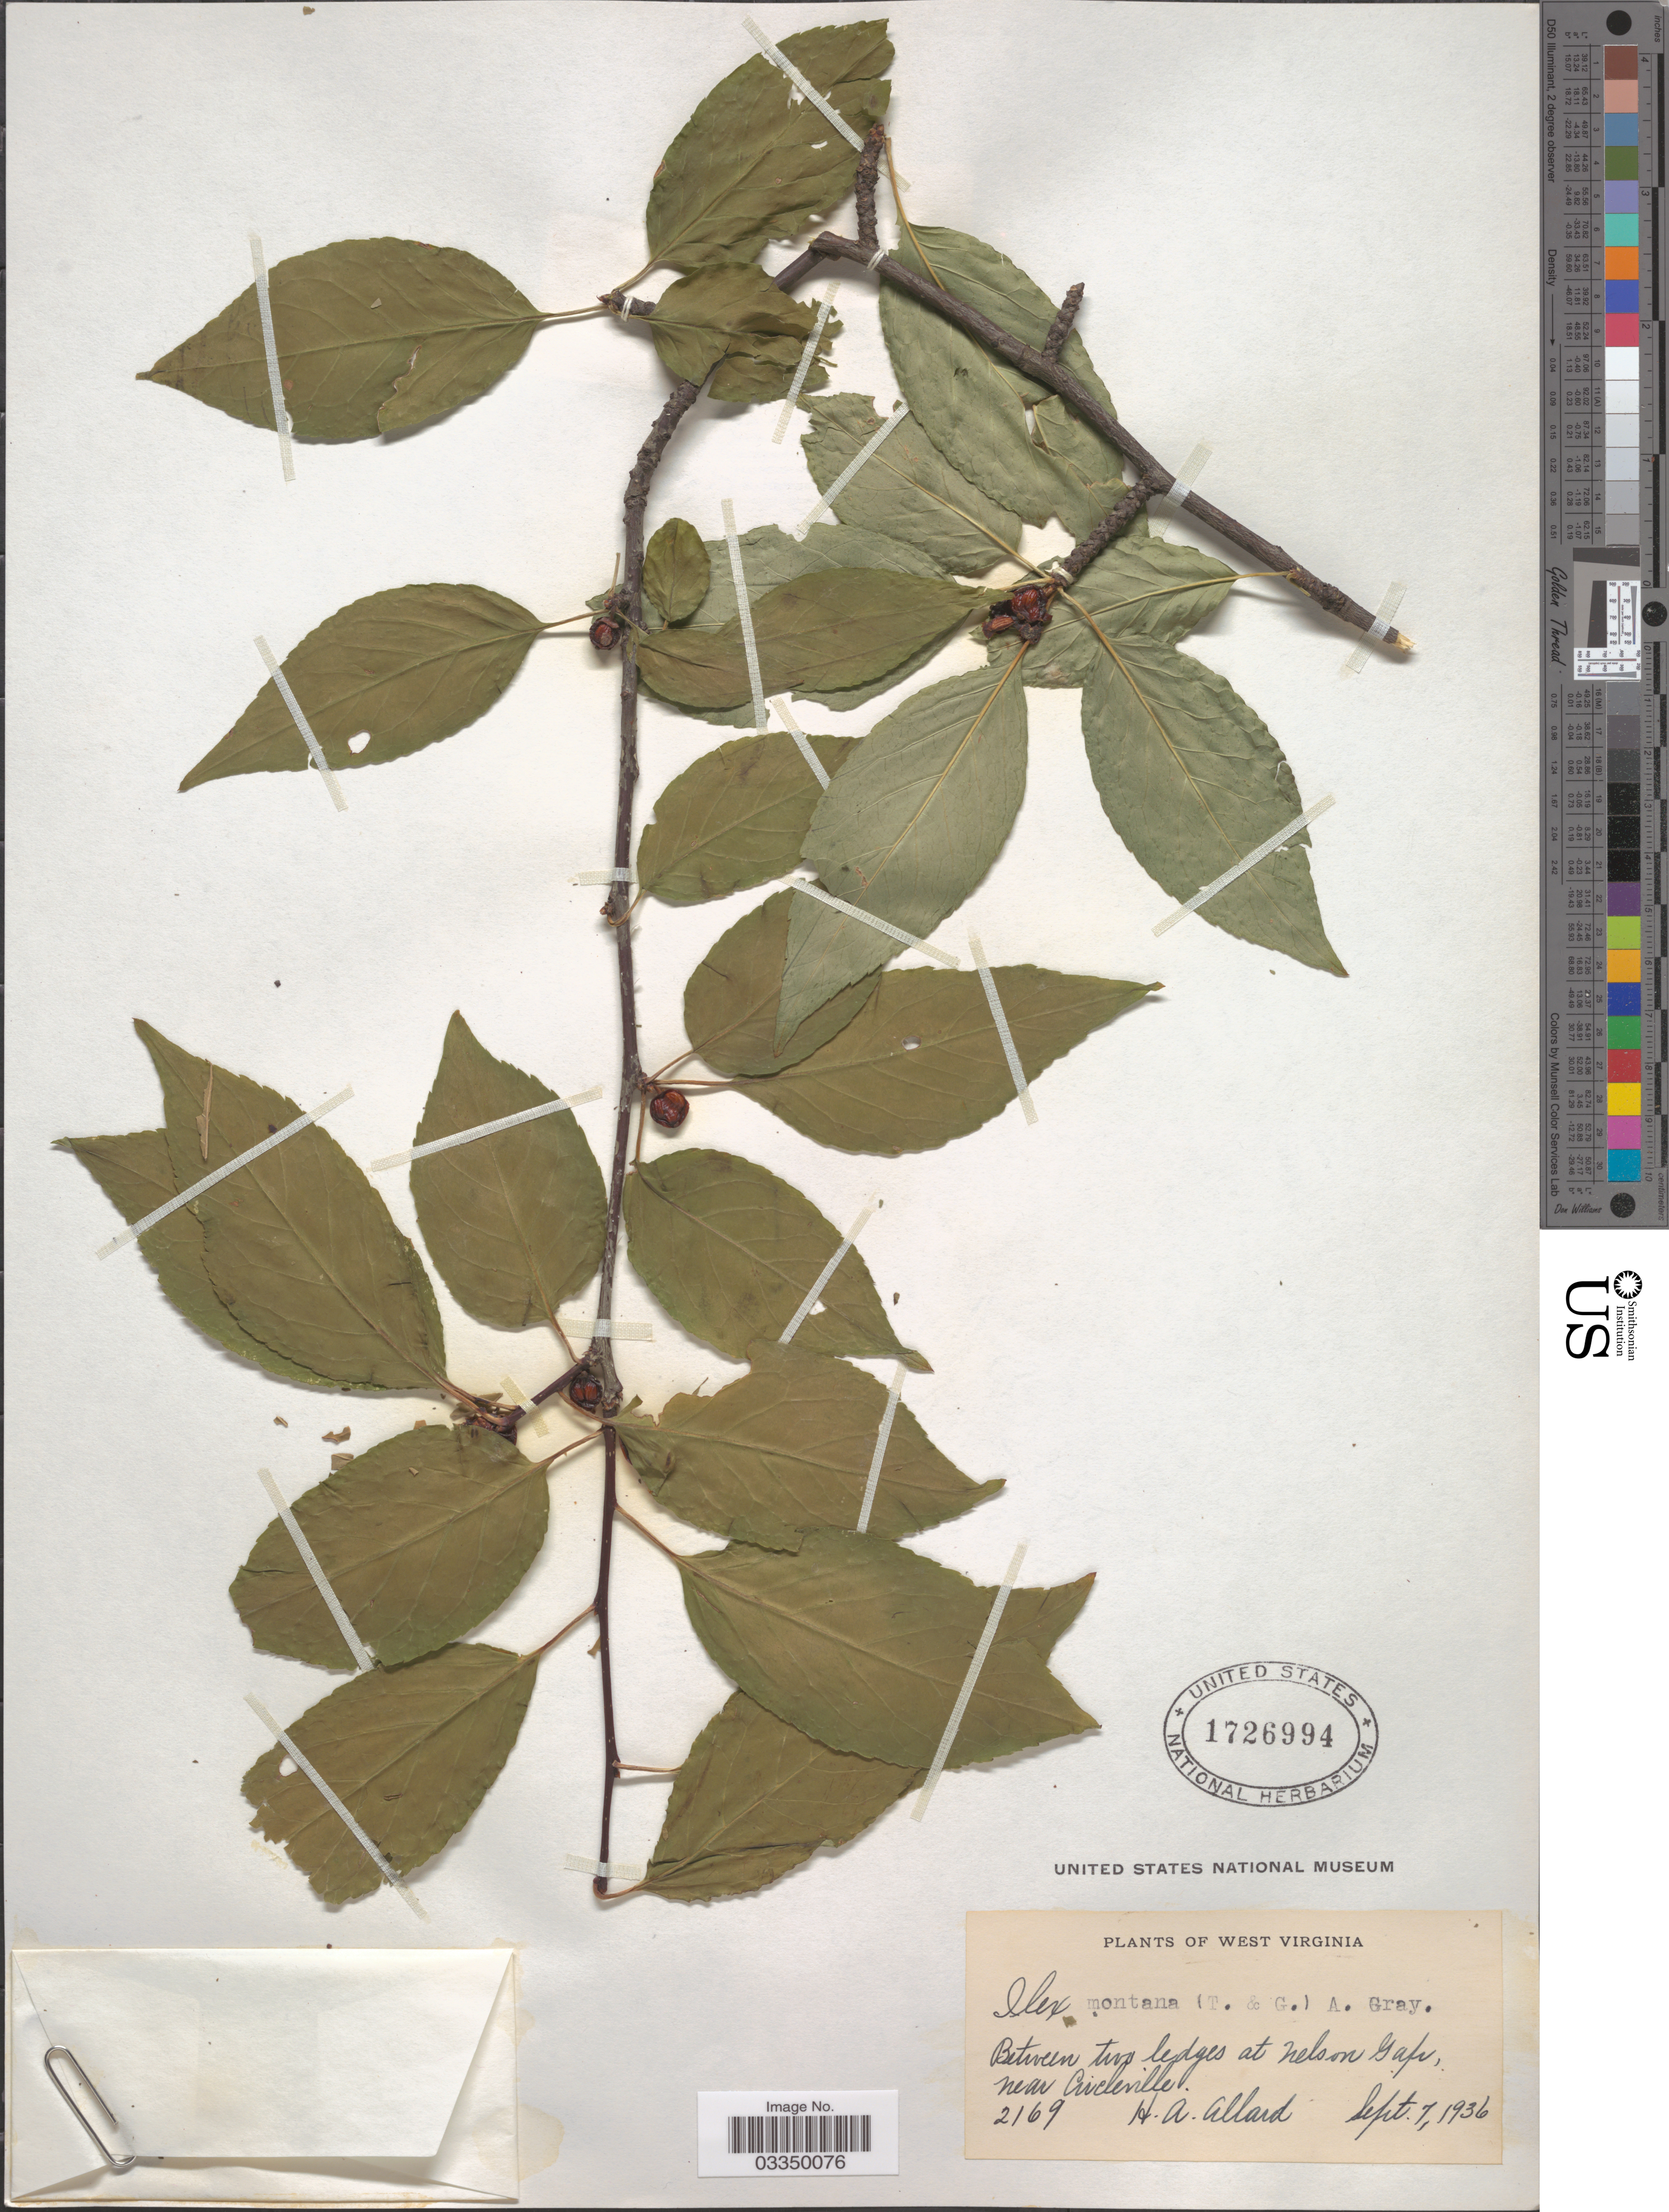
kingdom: Plantae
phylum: Tracheophyta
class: Magnoliopsida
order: Aquifoliales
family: Aquifoliaceae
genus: Ilex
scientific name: Ilex montana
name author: Torr. & A. Gray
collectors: H. A. Allard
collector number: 2169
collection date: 1936-09-07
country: United States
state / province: West Virginia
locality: Between two ledges at Nelson Gap, near Circleville.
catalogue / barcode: US 1726994